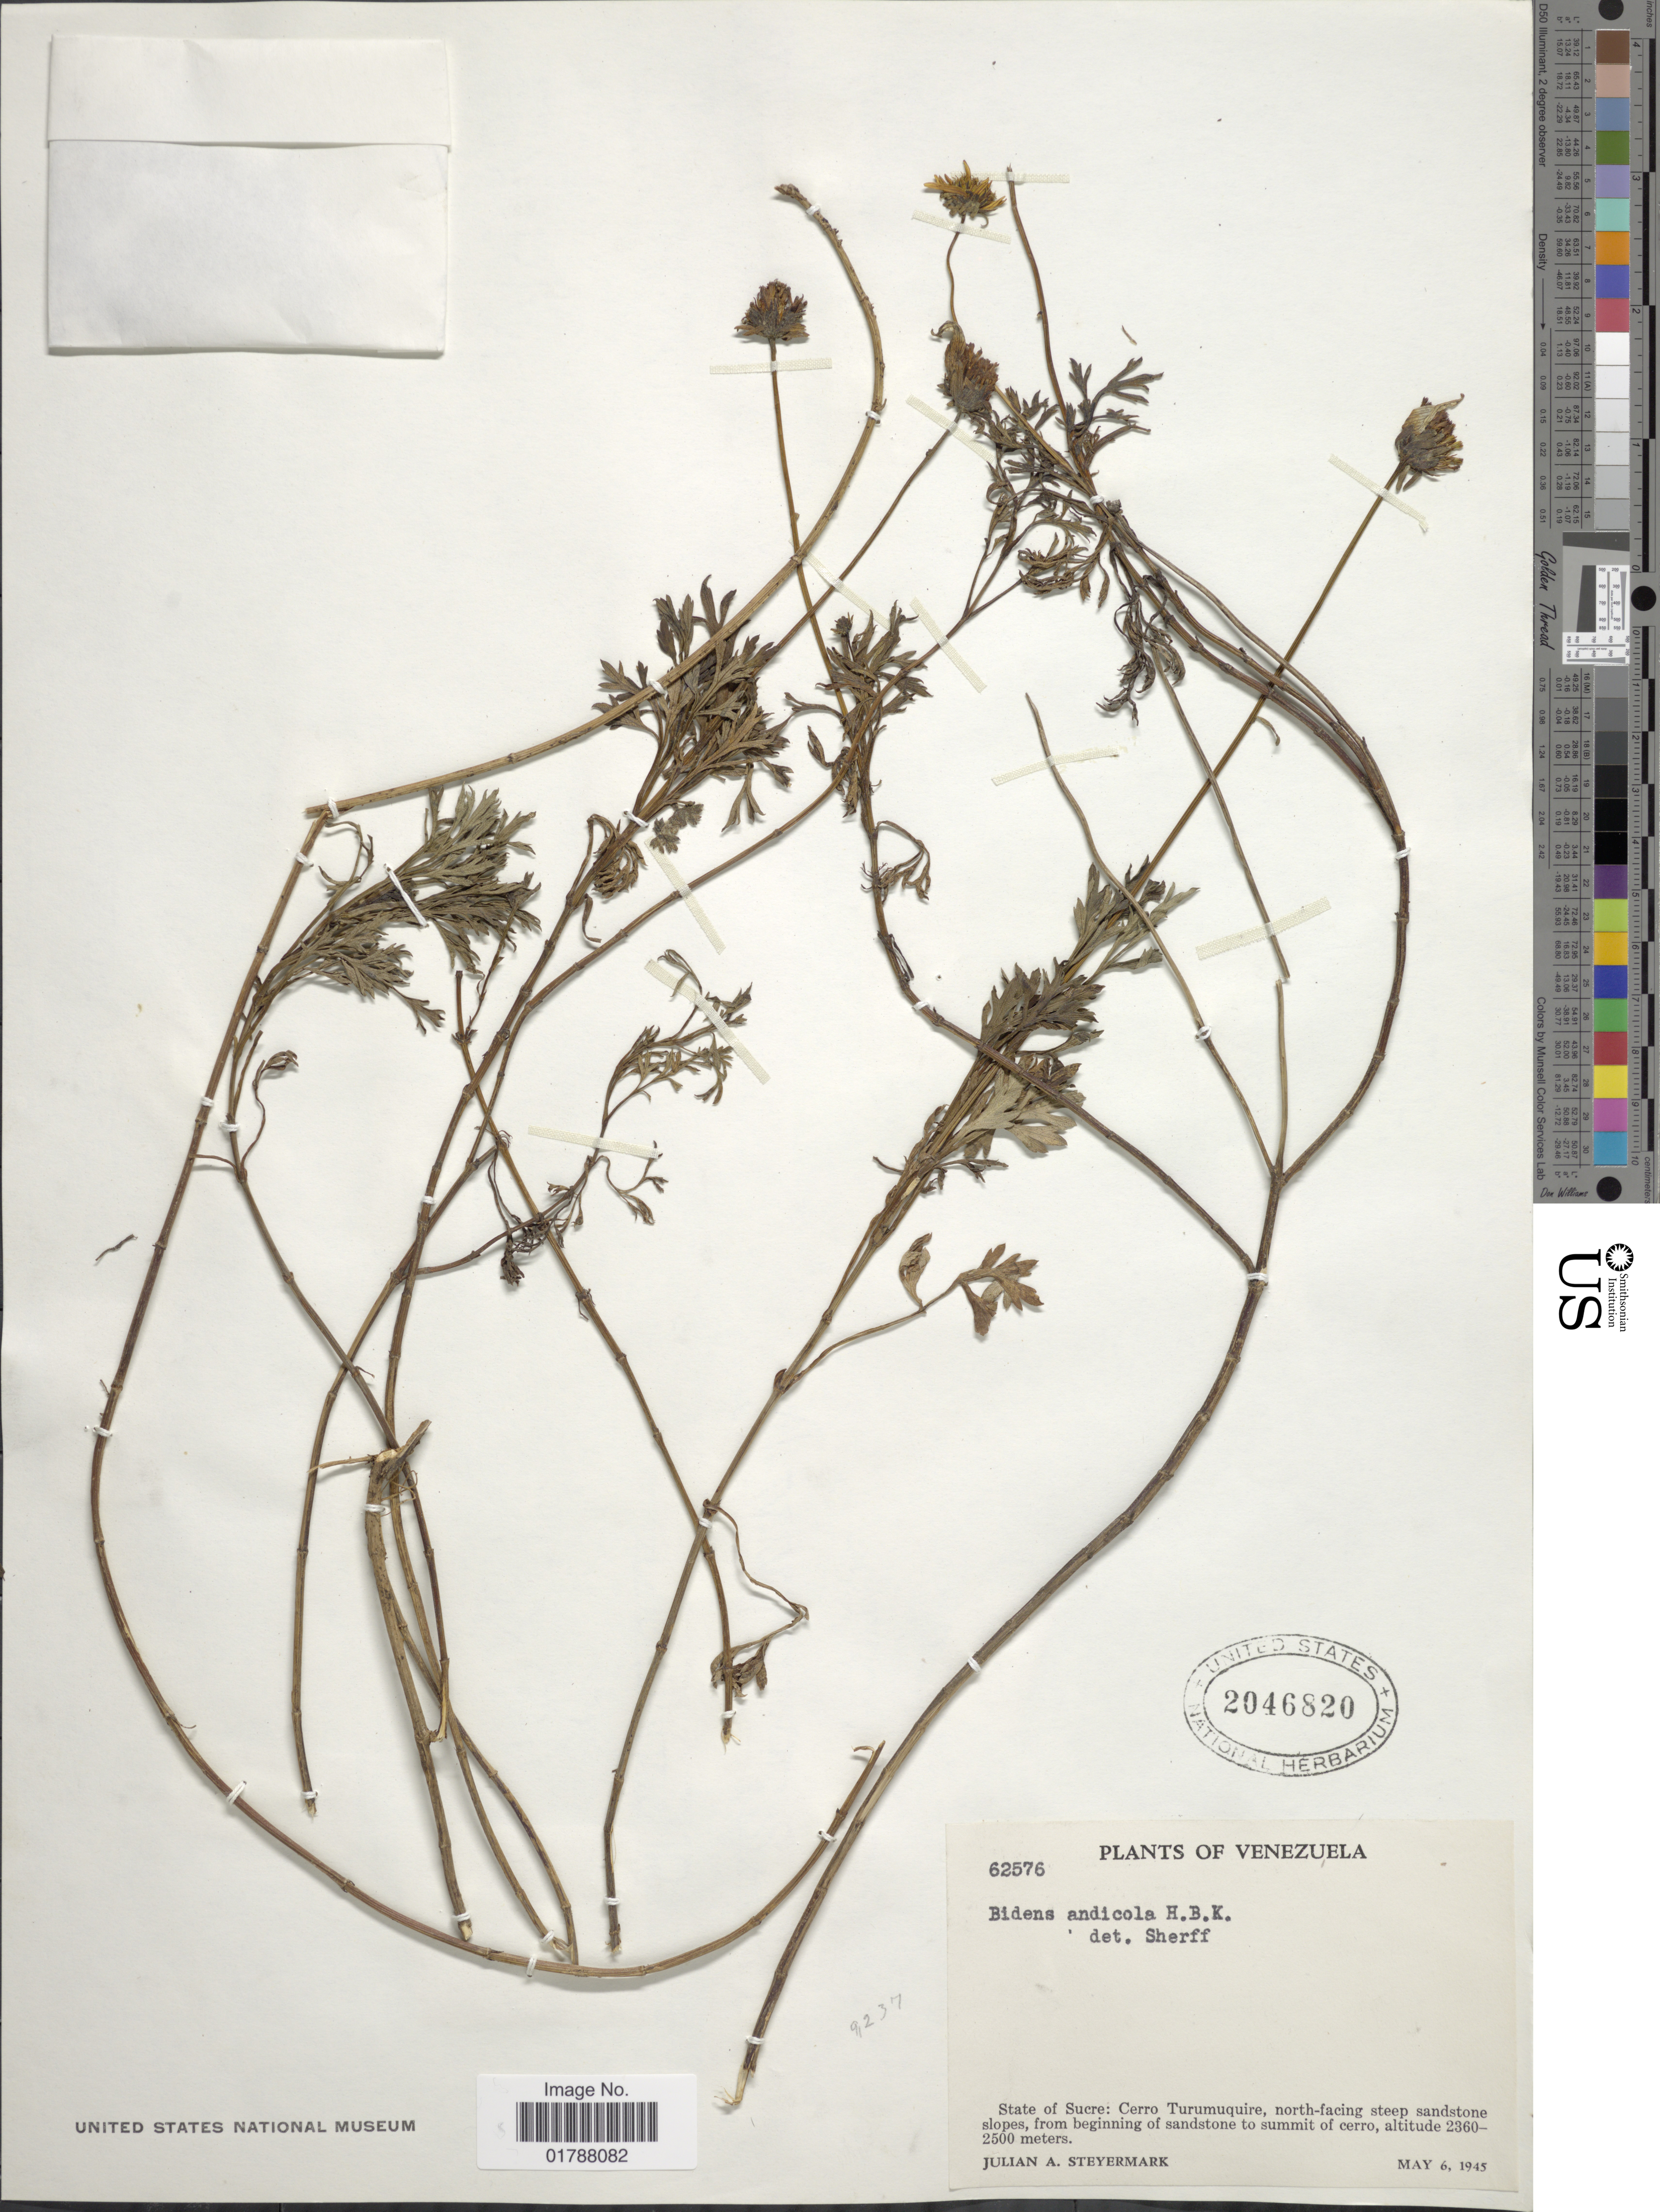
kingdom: Plantae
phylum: Tracheophyta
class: Magnoliopsida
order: Asterales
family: Asteraceae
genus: Bidens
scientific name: Bidens andicola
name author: Kunth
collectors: J. Steyermark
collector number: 62576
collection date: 1945-05-06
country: Venezuela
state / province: Sucre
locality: State of Sucre: Cerro Turumuquire, north-facing steep sandstone slopes, from beginning of sandstone to summit of cerro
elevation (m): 2360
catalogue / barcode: US 2046820